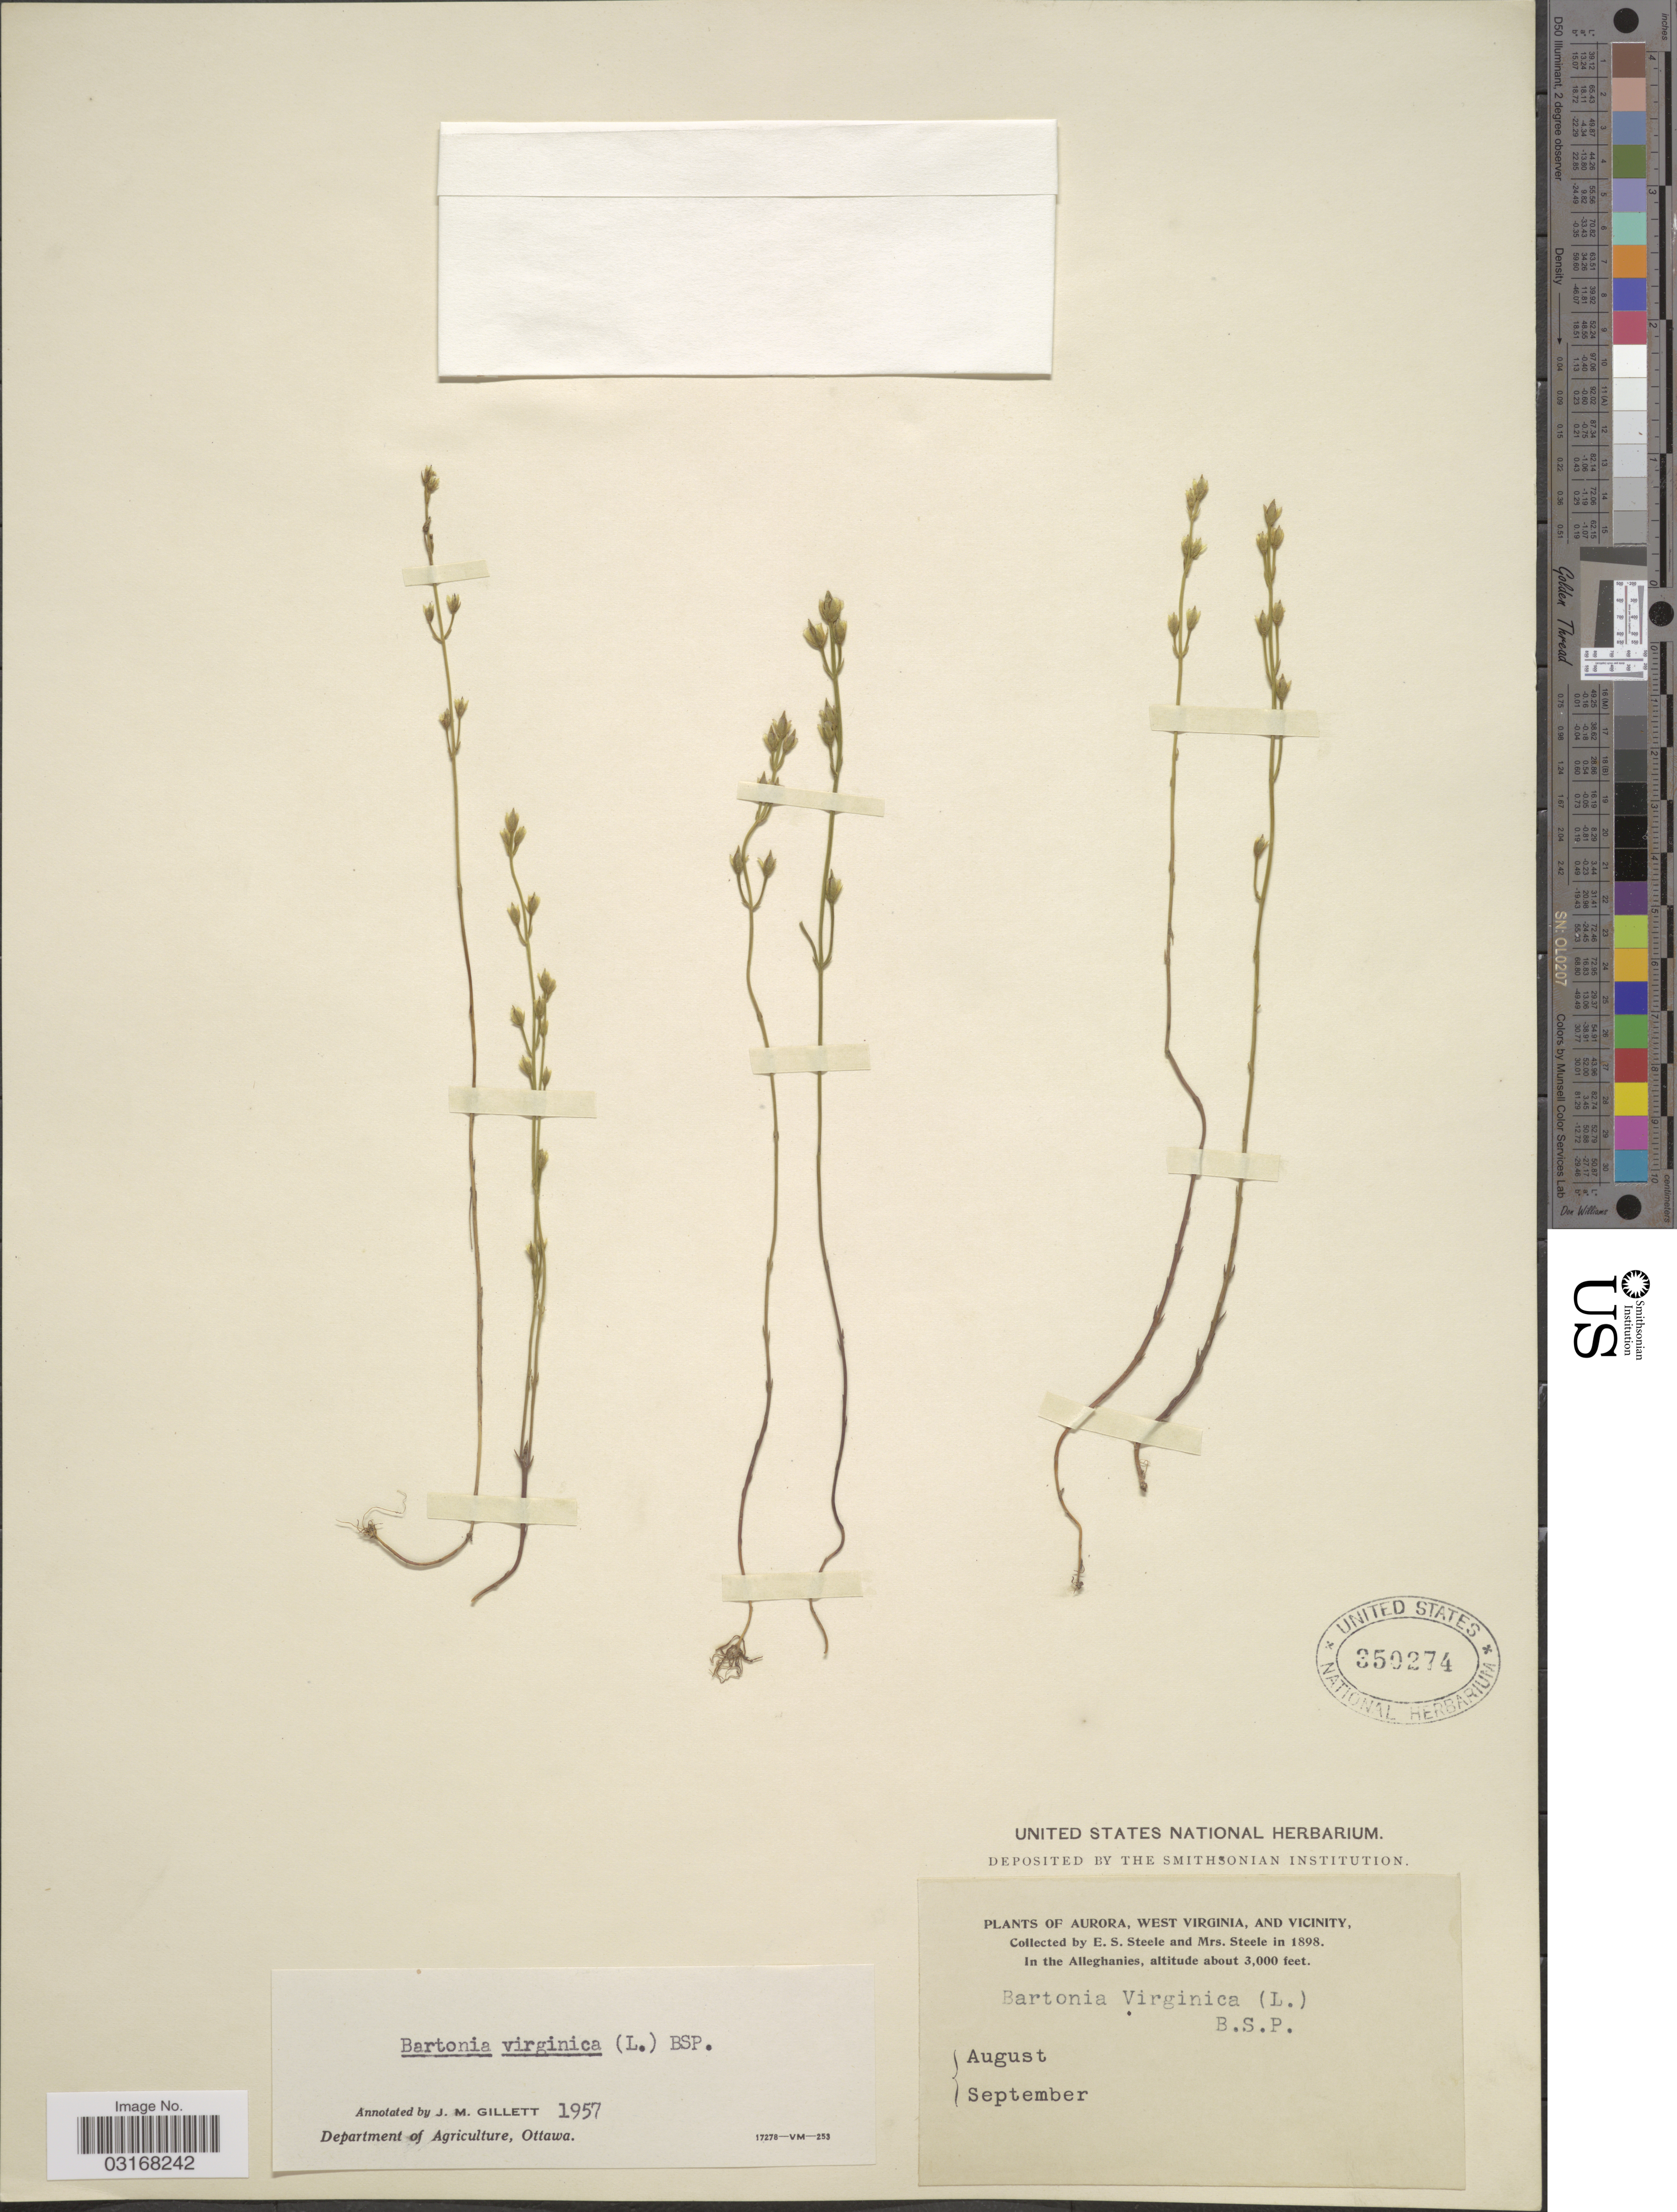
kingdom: Plantae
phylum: Tracheophyta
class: Magnoliopsida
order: Gentianales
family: Gentianaceae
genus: Bartonia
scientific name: Bartonia virginica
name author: (L.) Britton, Stearns & Poggenb.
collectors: E. Steele & Mrs. E. S. Steele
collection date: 1898-08/1898-09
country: United States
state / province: West Virginia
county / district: Preston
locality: Aurora, West Virginia, and Vicinity. In the Alleghanies.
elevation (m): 914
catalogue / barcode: US 350274